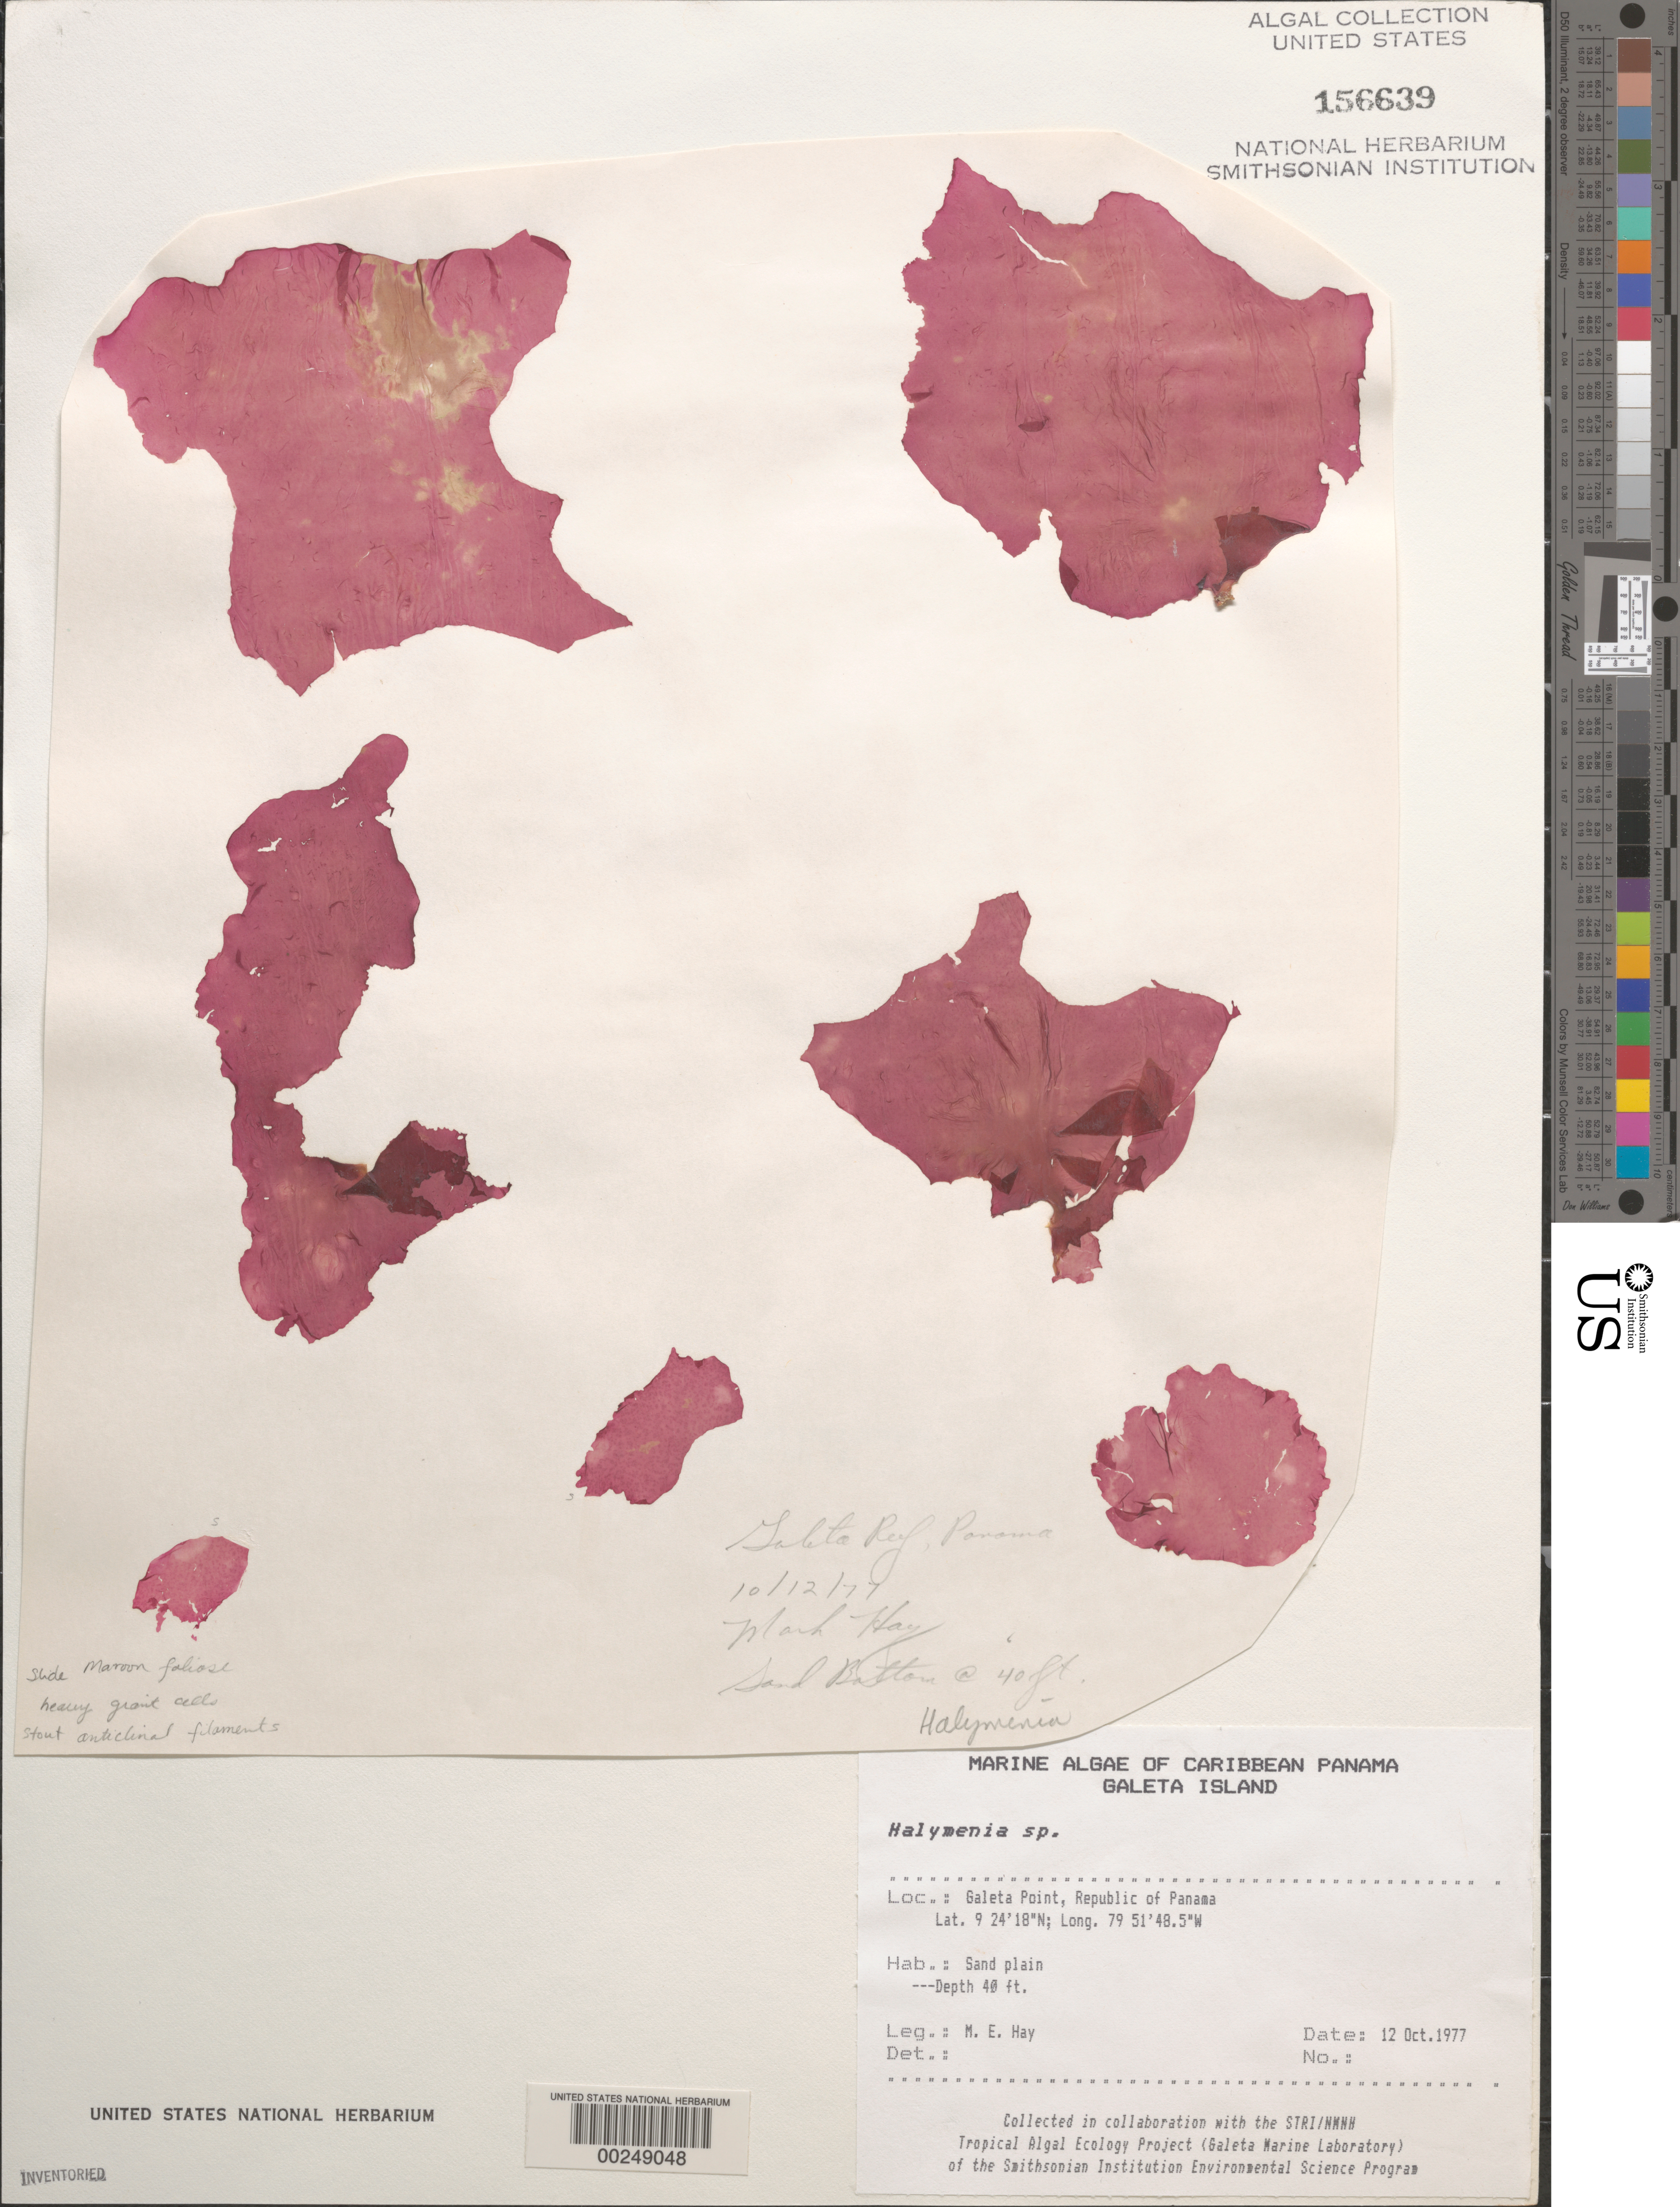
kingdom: Plantae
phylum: Rhodophyta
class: Florideophyceae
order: Halymeniales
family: Halymeniaceae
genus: Halymenia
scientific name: Halymenia sp.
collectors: M. E. Hay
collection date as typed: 12 Oct 1977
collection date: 1977-10-12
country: Panama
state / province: Colón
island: Galeta Island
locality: Galeta Point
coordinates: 9 24' 18" N, 79 51' 48.5" W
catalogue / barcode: US 156639